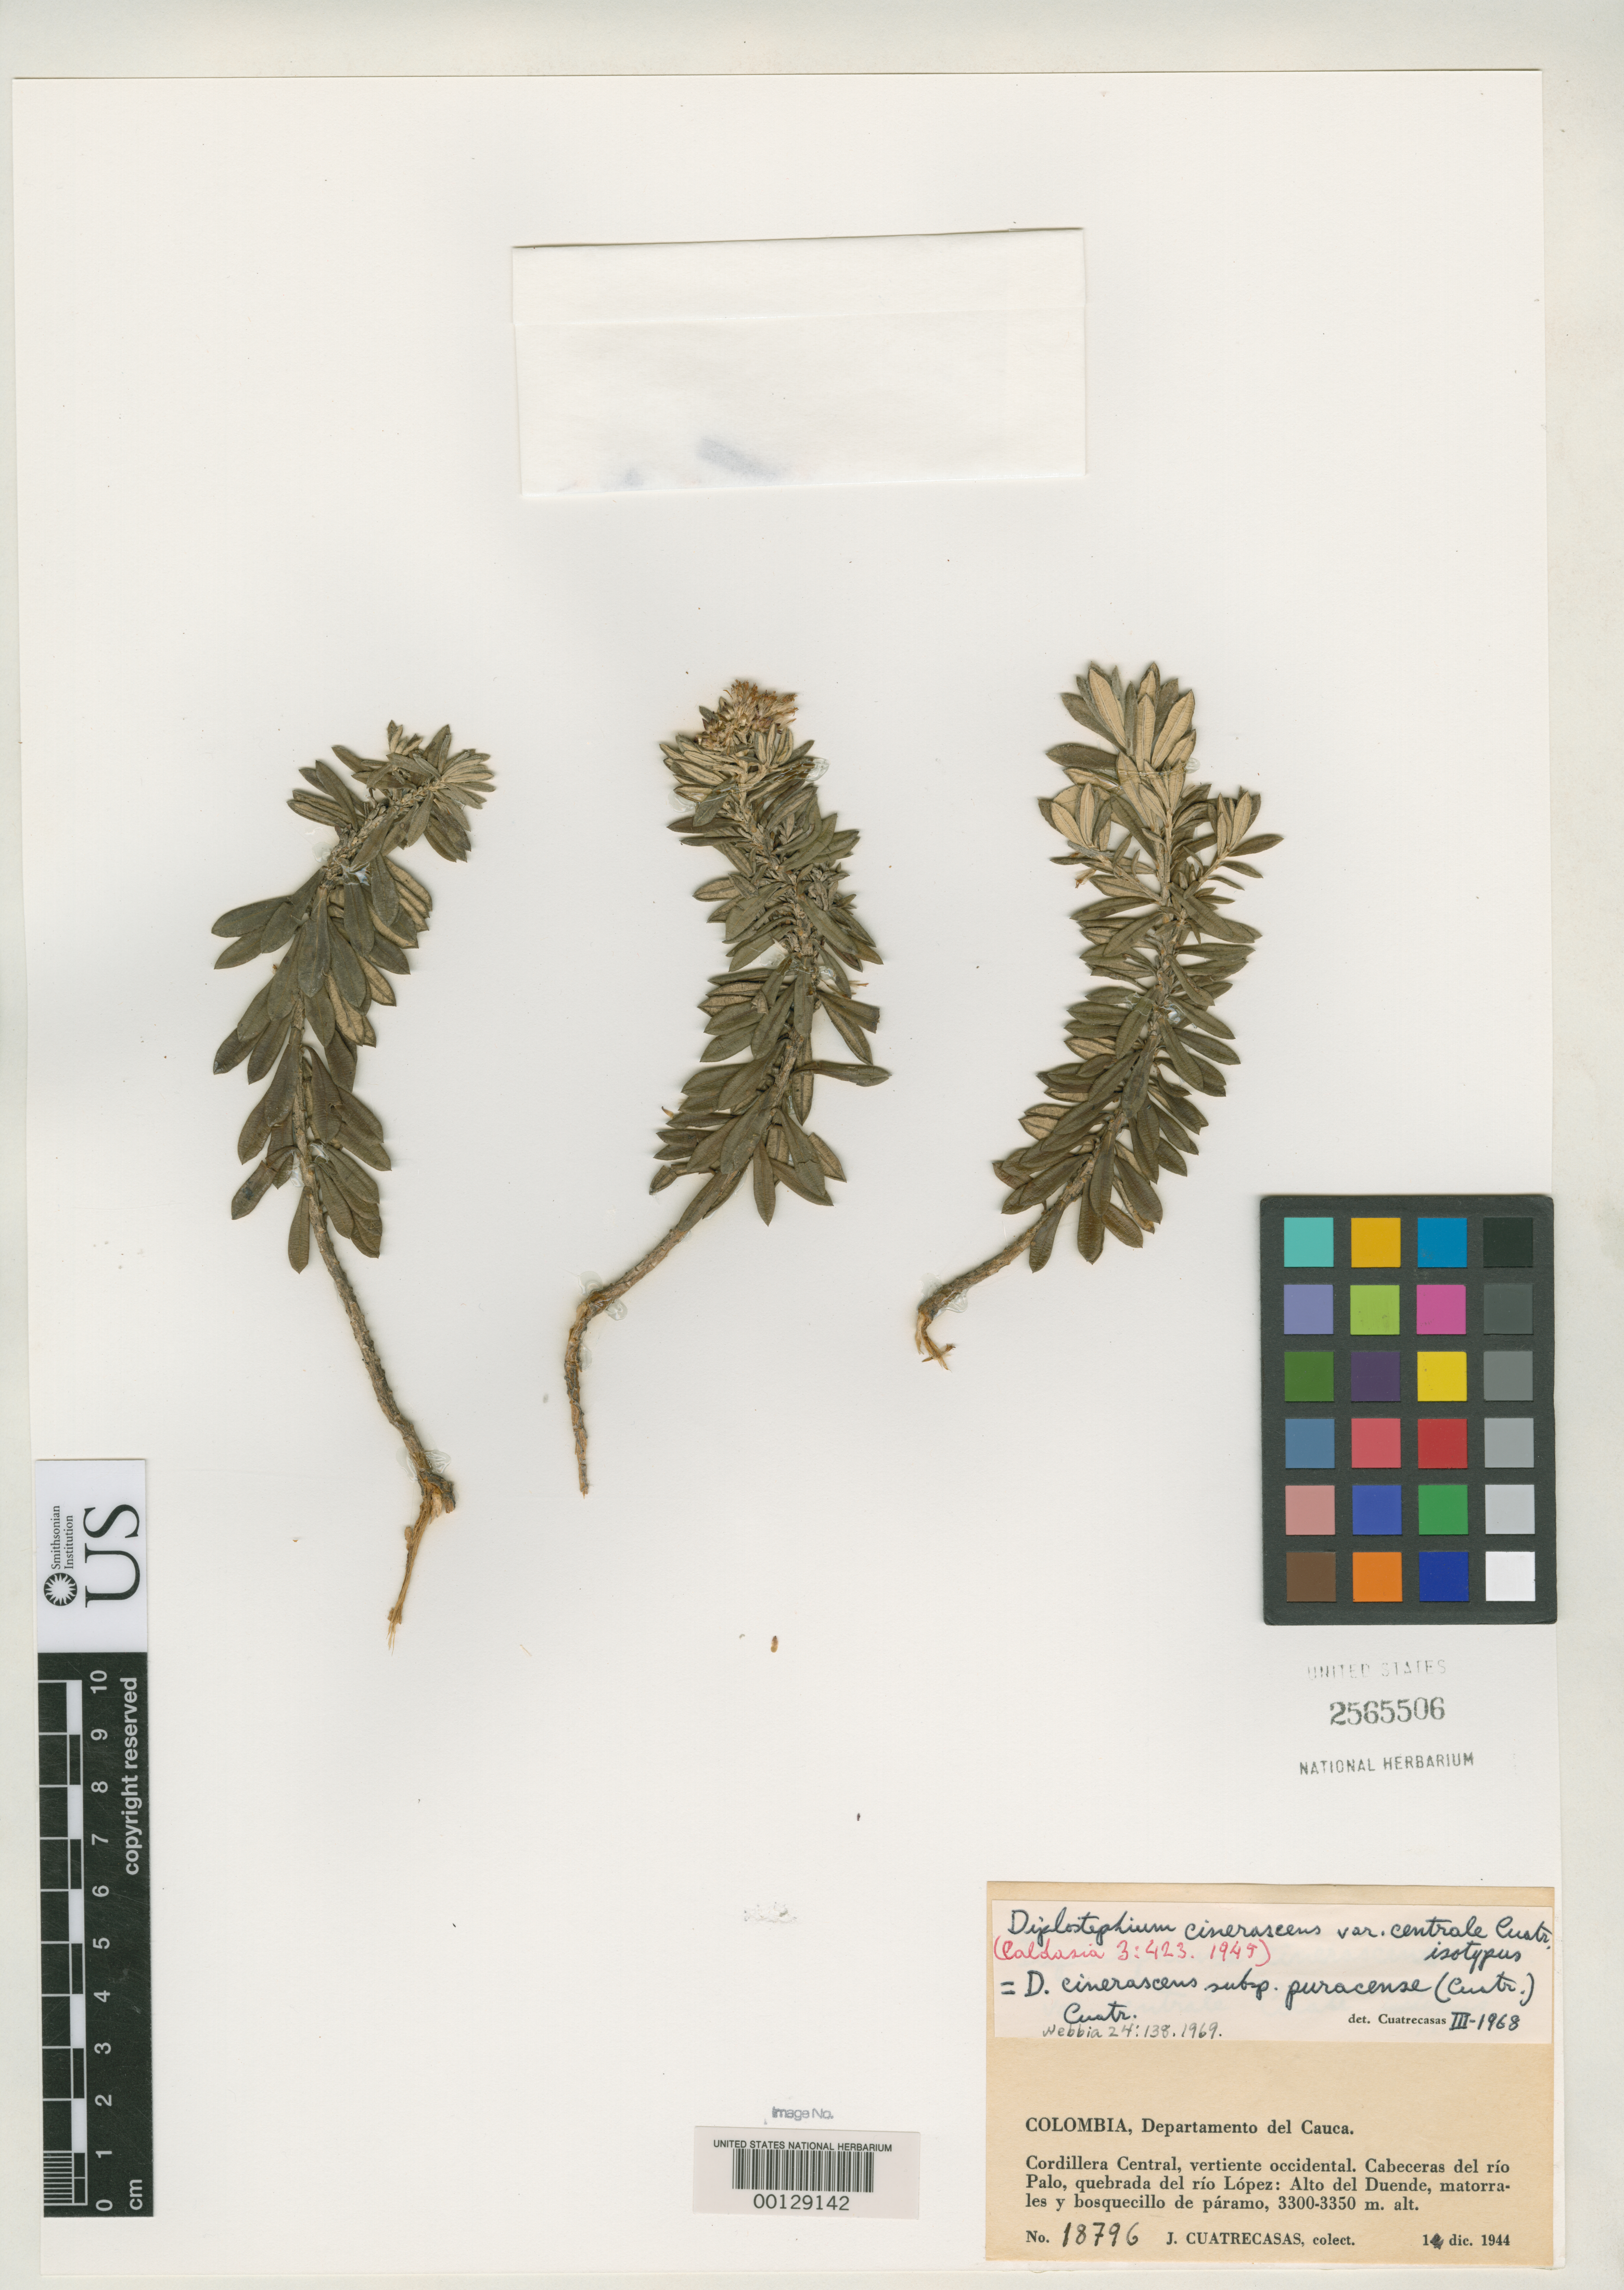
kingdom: Plantae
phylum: Tracheophyta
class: Magnoliopsida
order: Asterales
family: Asteraceae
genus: Diplostephium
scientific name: Diplostephium cinerascens var. centrale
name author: Cuatrec.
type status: Isotype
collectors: J. Cuatrecasas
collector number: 18796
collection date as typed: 01 Dec 1944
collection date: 1944-12-01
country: Colombia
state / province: Cauca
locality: Cordillera Central; Alto del Duende.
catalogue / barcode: US 2565506